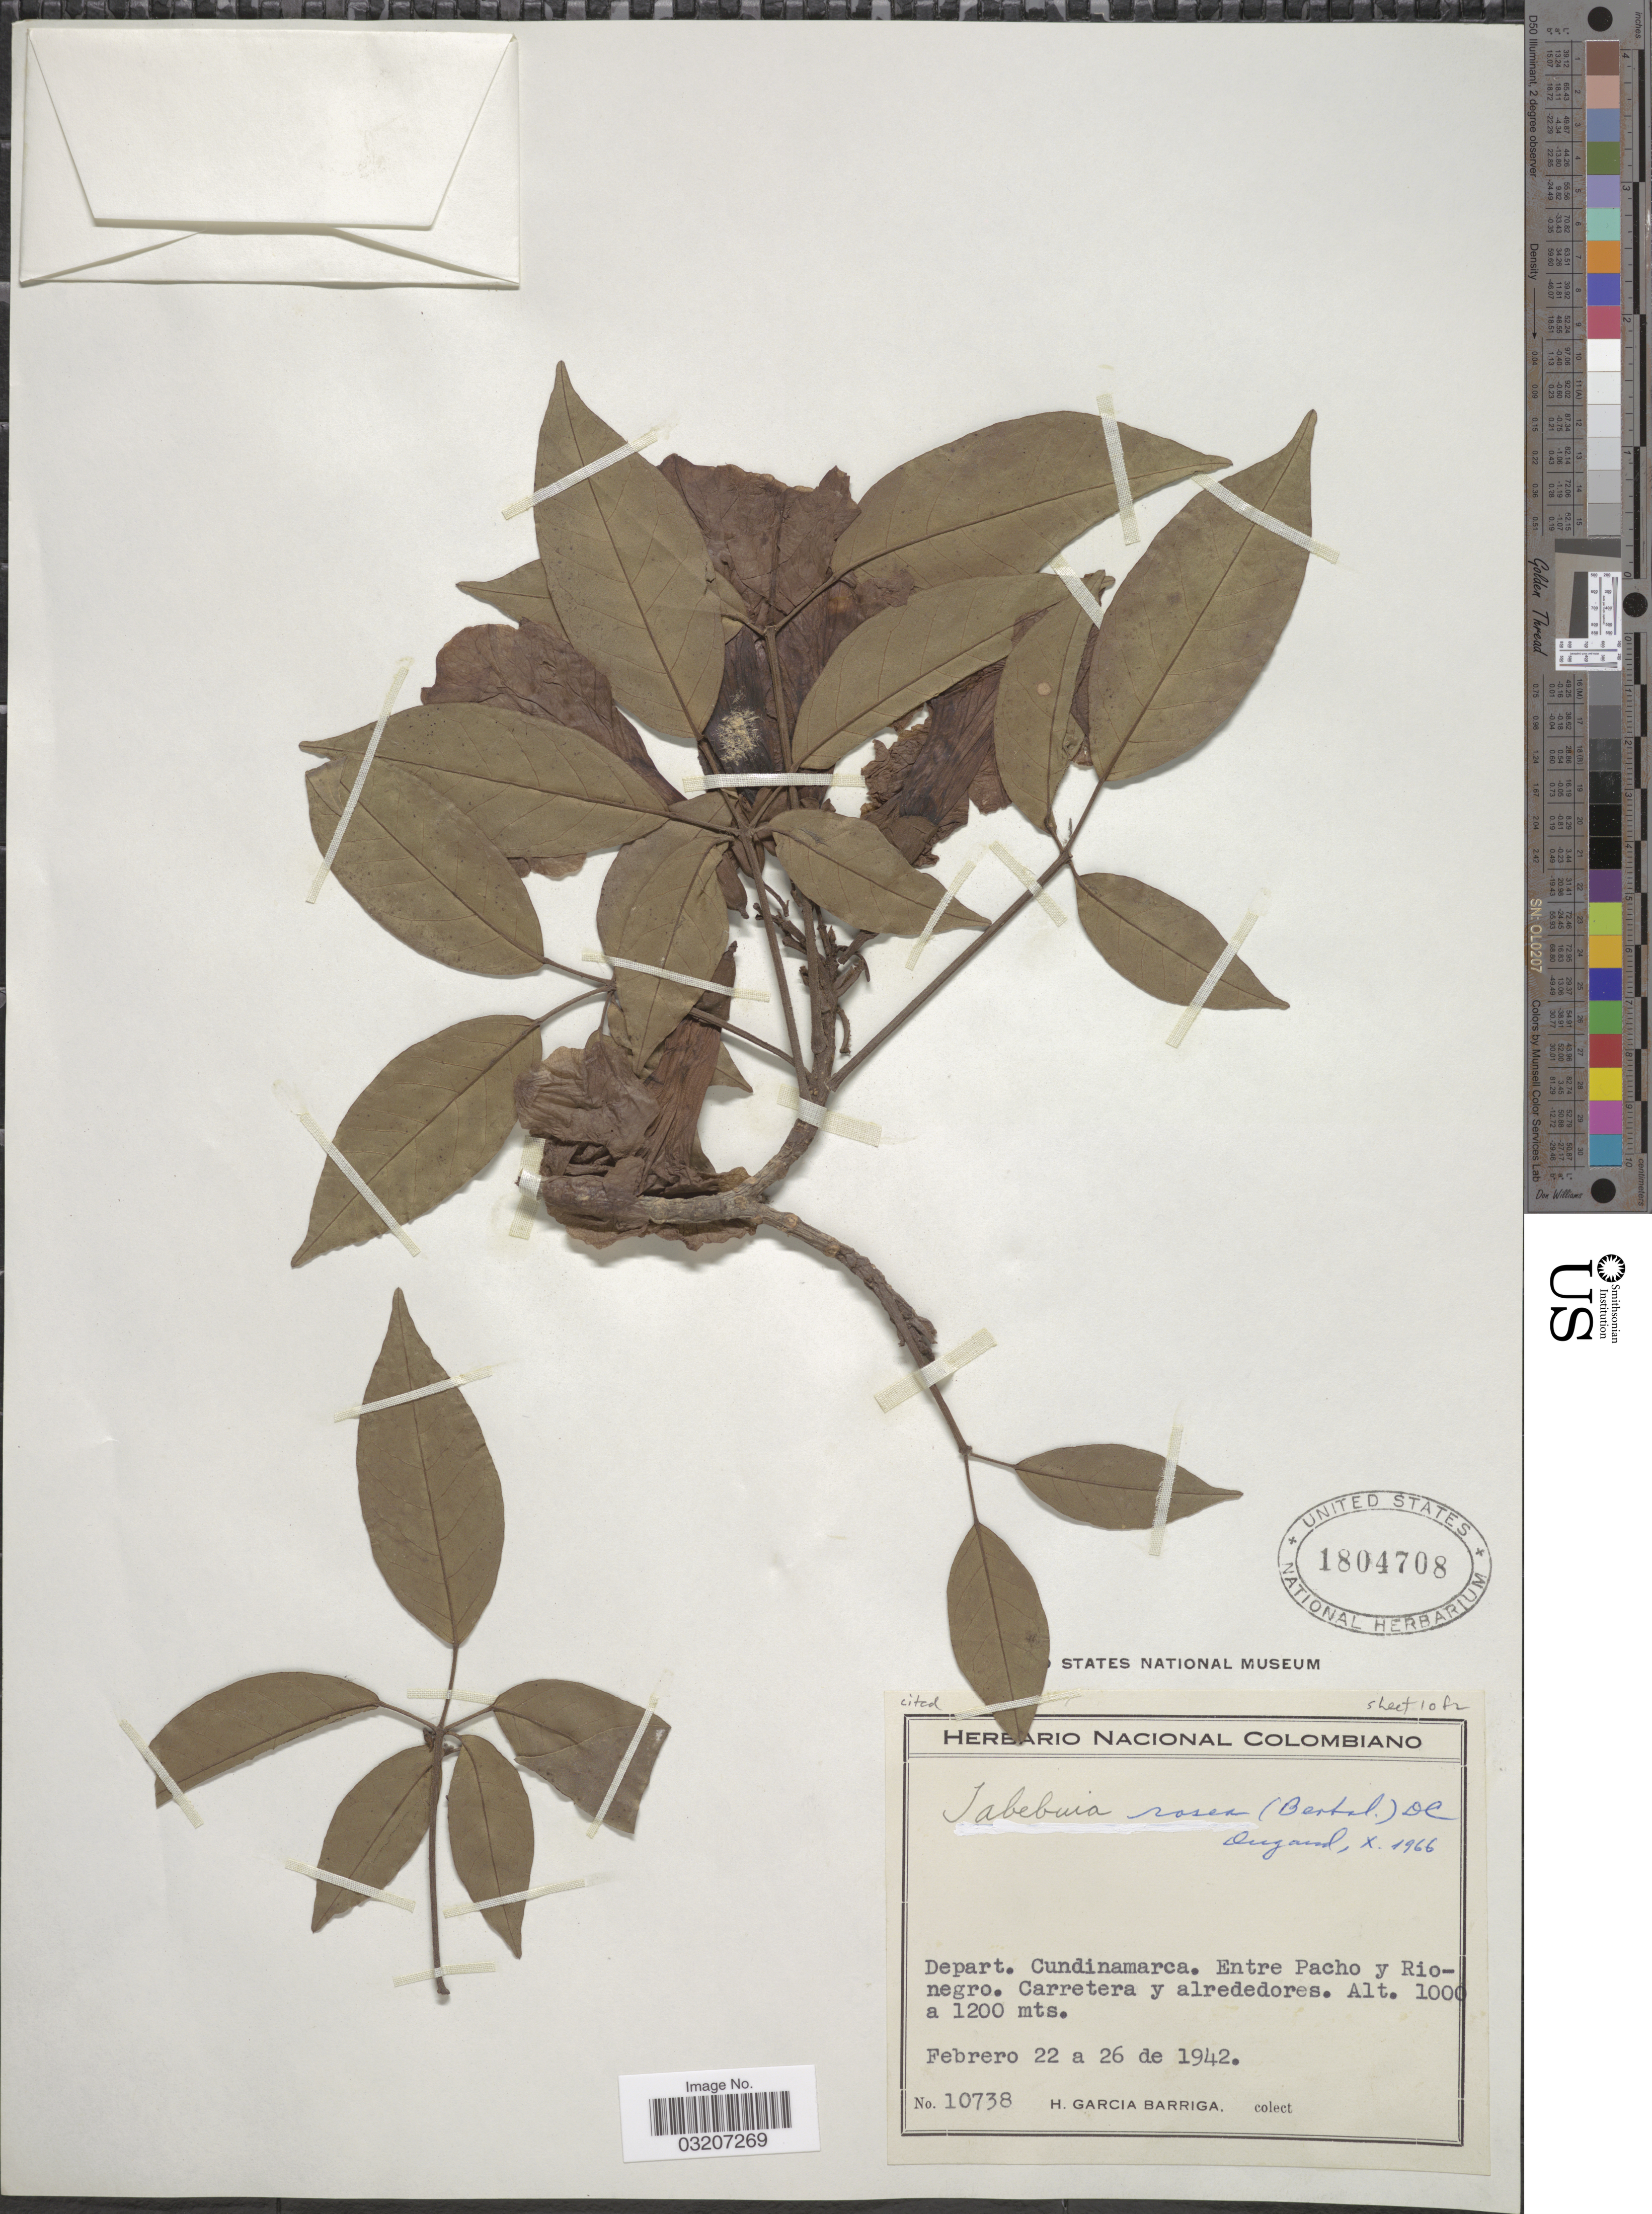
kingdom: Plantae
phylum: Tracheophyta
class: Magnoliopsida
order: Lamiales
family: Bignoniaceae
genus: Tabebuia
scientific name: Tabebuia rosea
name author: (Bertol.) DC.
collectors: H. García Barriga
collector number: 10738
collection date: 1942-02-22/1942-02-26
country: Colombia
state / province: Cundinamarca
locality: Depart. Cundinamarca. Entre Pacho y Rio Negro. Carretera y alrededores.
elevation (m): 1000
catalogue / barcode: US 1804708